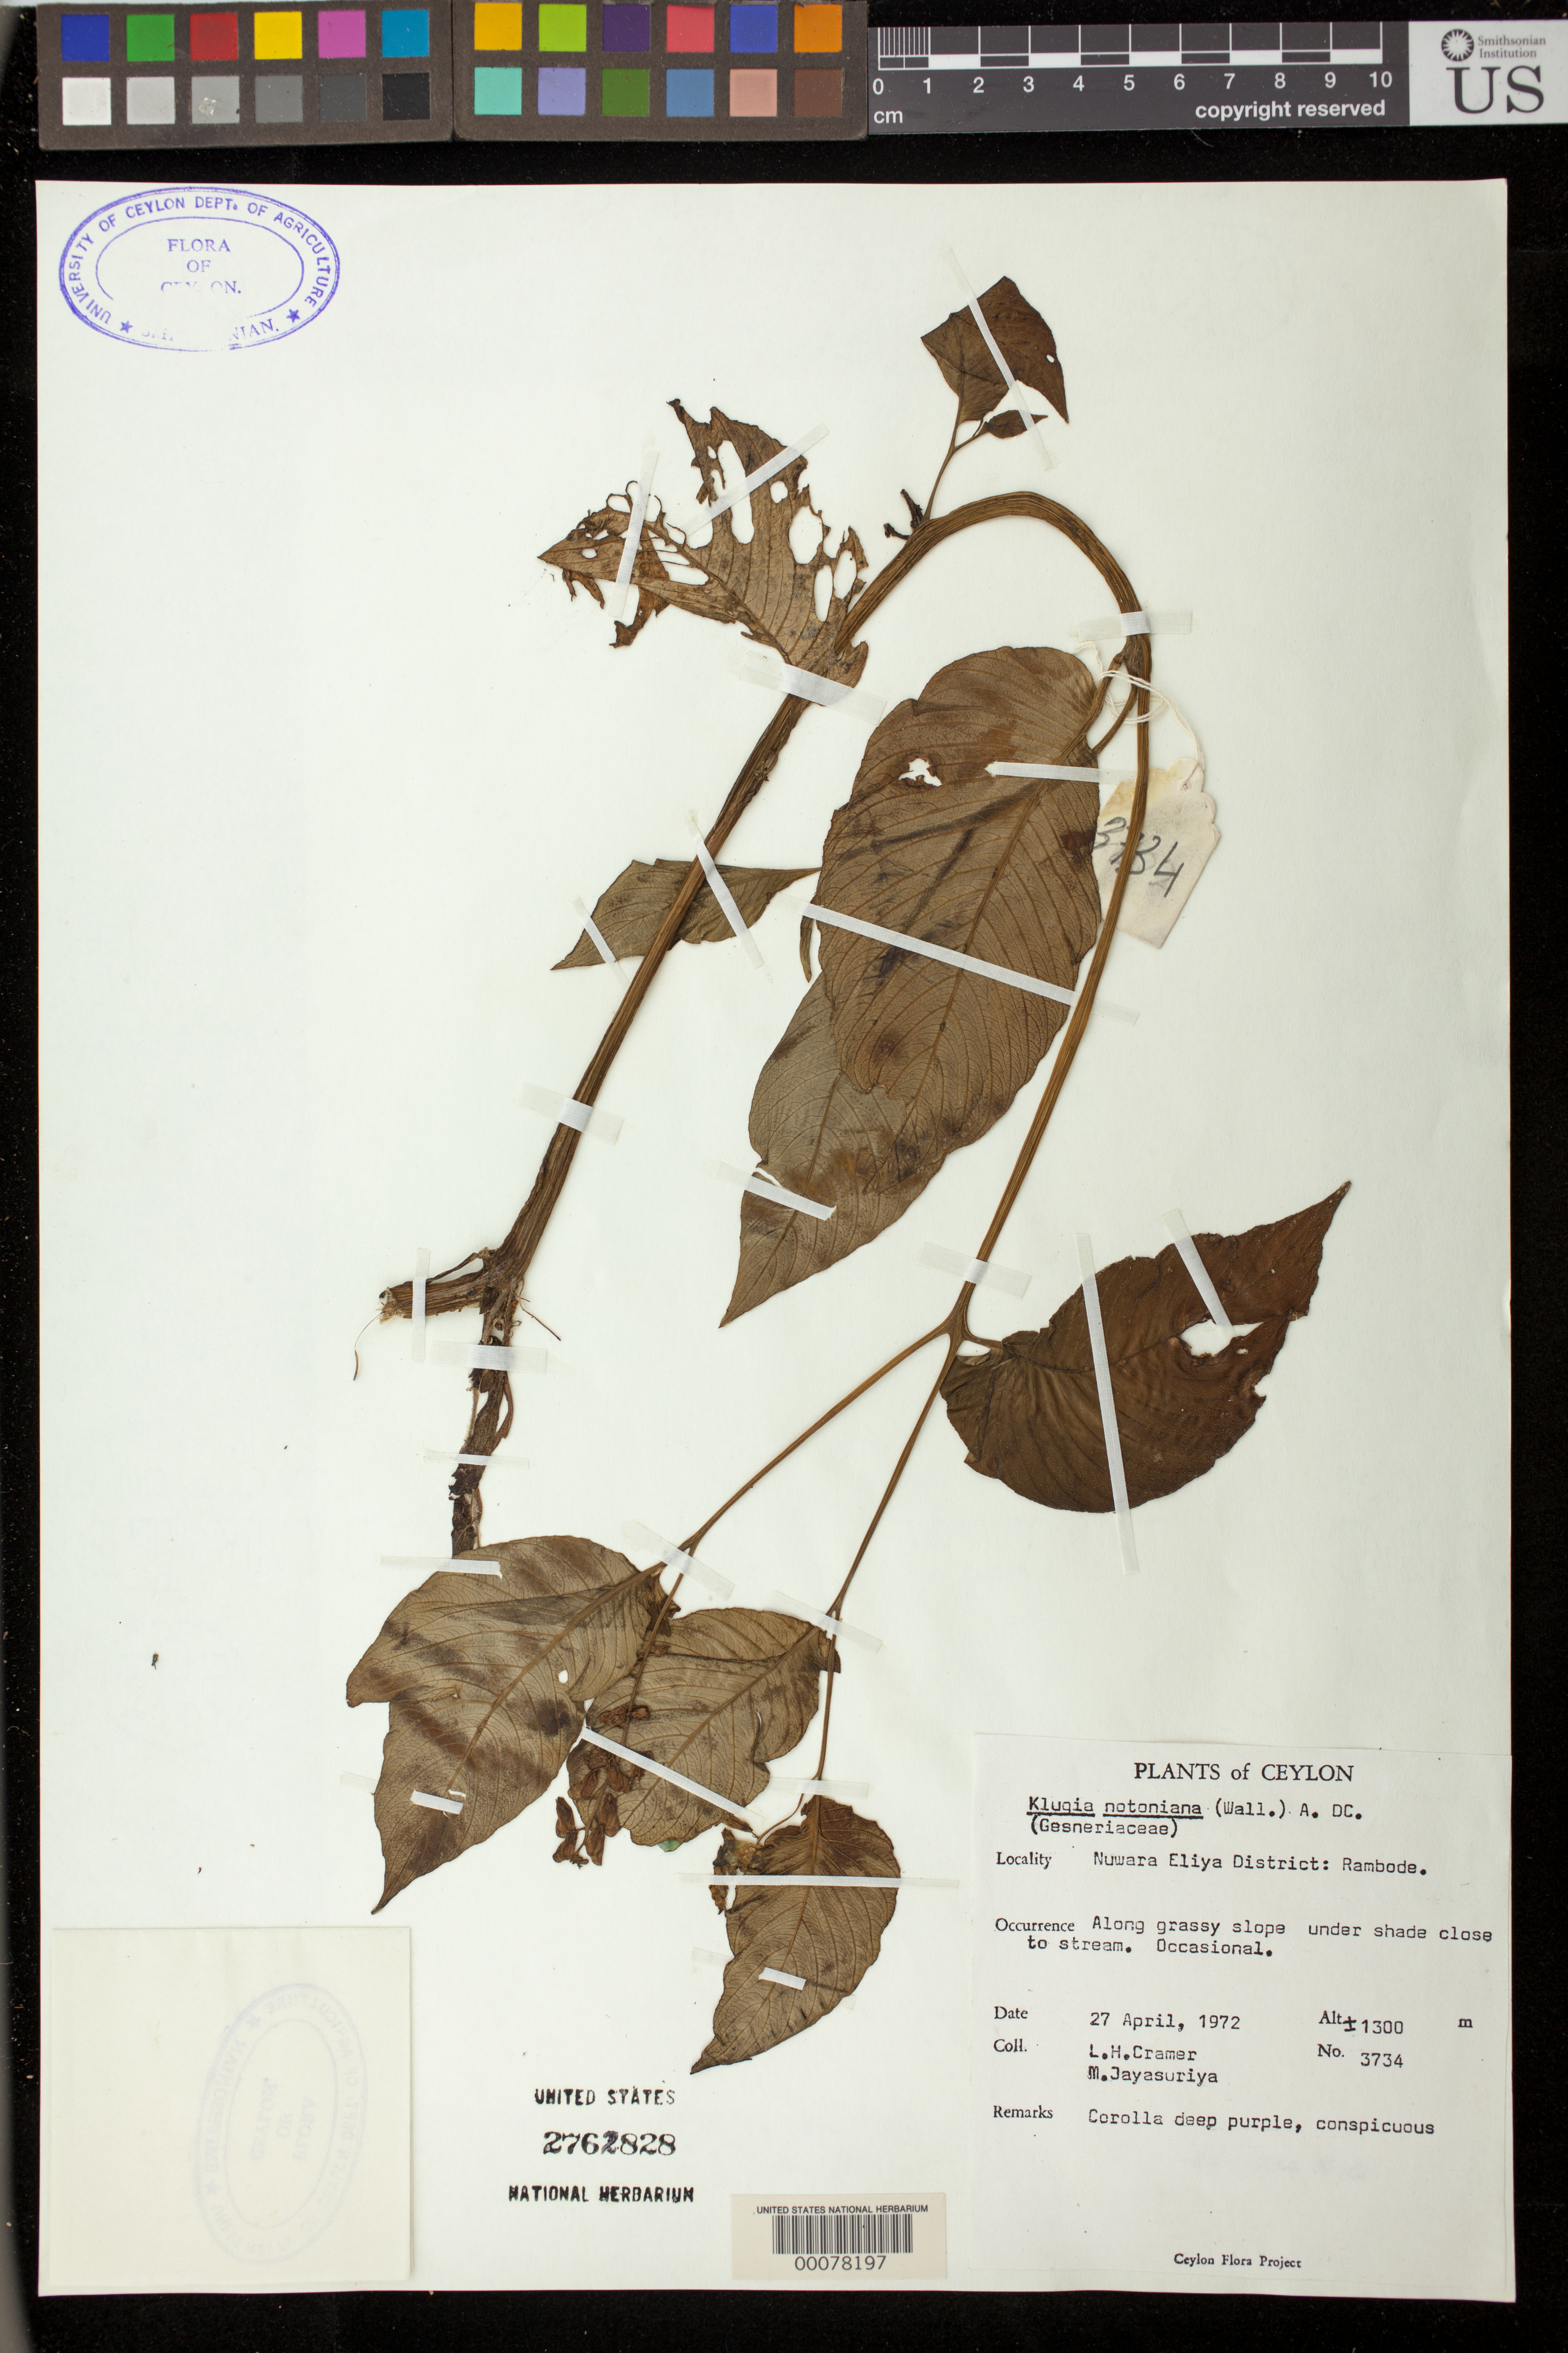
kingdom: Plantae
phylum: Tracheophyta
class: Magnoliopsida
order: Lamiales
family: Gesneriaceae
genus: Rhynchoglossum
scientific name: Rhynchoglossum notonianum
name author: (Wall.) B.L. Burtt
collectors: L. H. Cramer & A. H. Jayasuriya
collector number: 3734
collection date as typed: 27 Apr 1972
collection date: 1972-04-27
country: Sri Lanka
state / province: Central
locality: Nurawa eliya (dist.), Ramboda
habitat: Along grassy slope under shade close to stream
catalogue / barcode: US 2762828